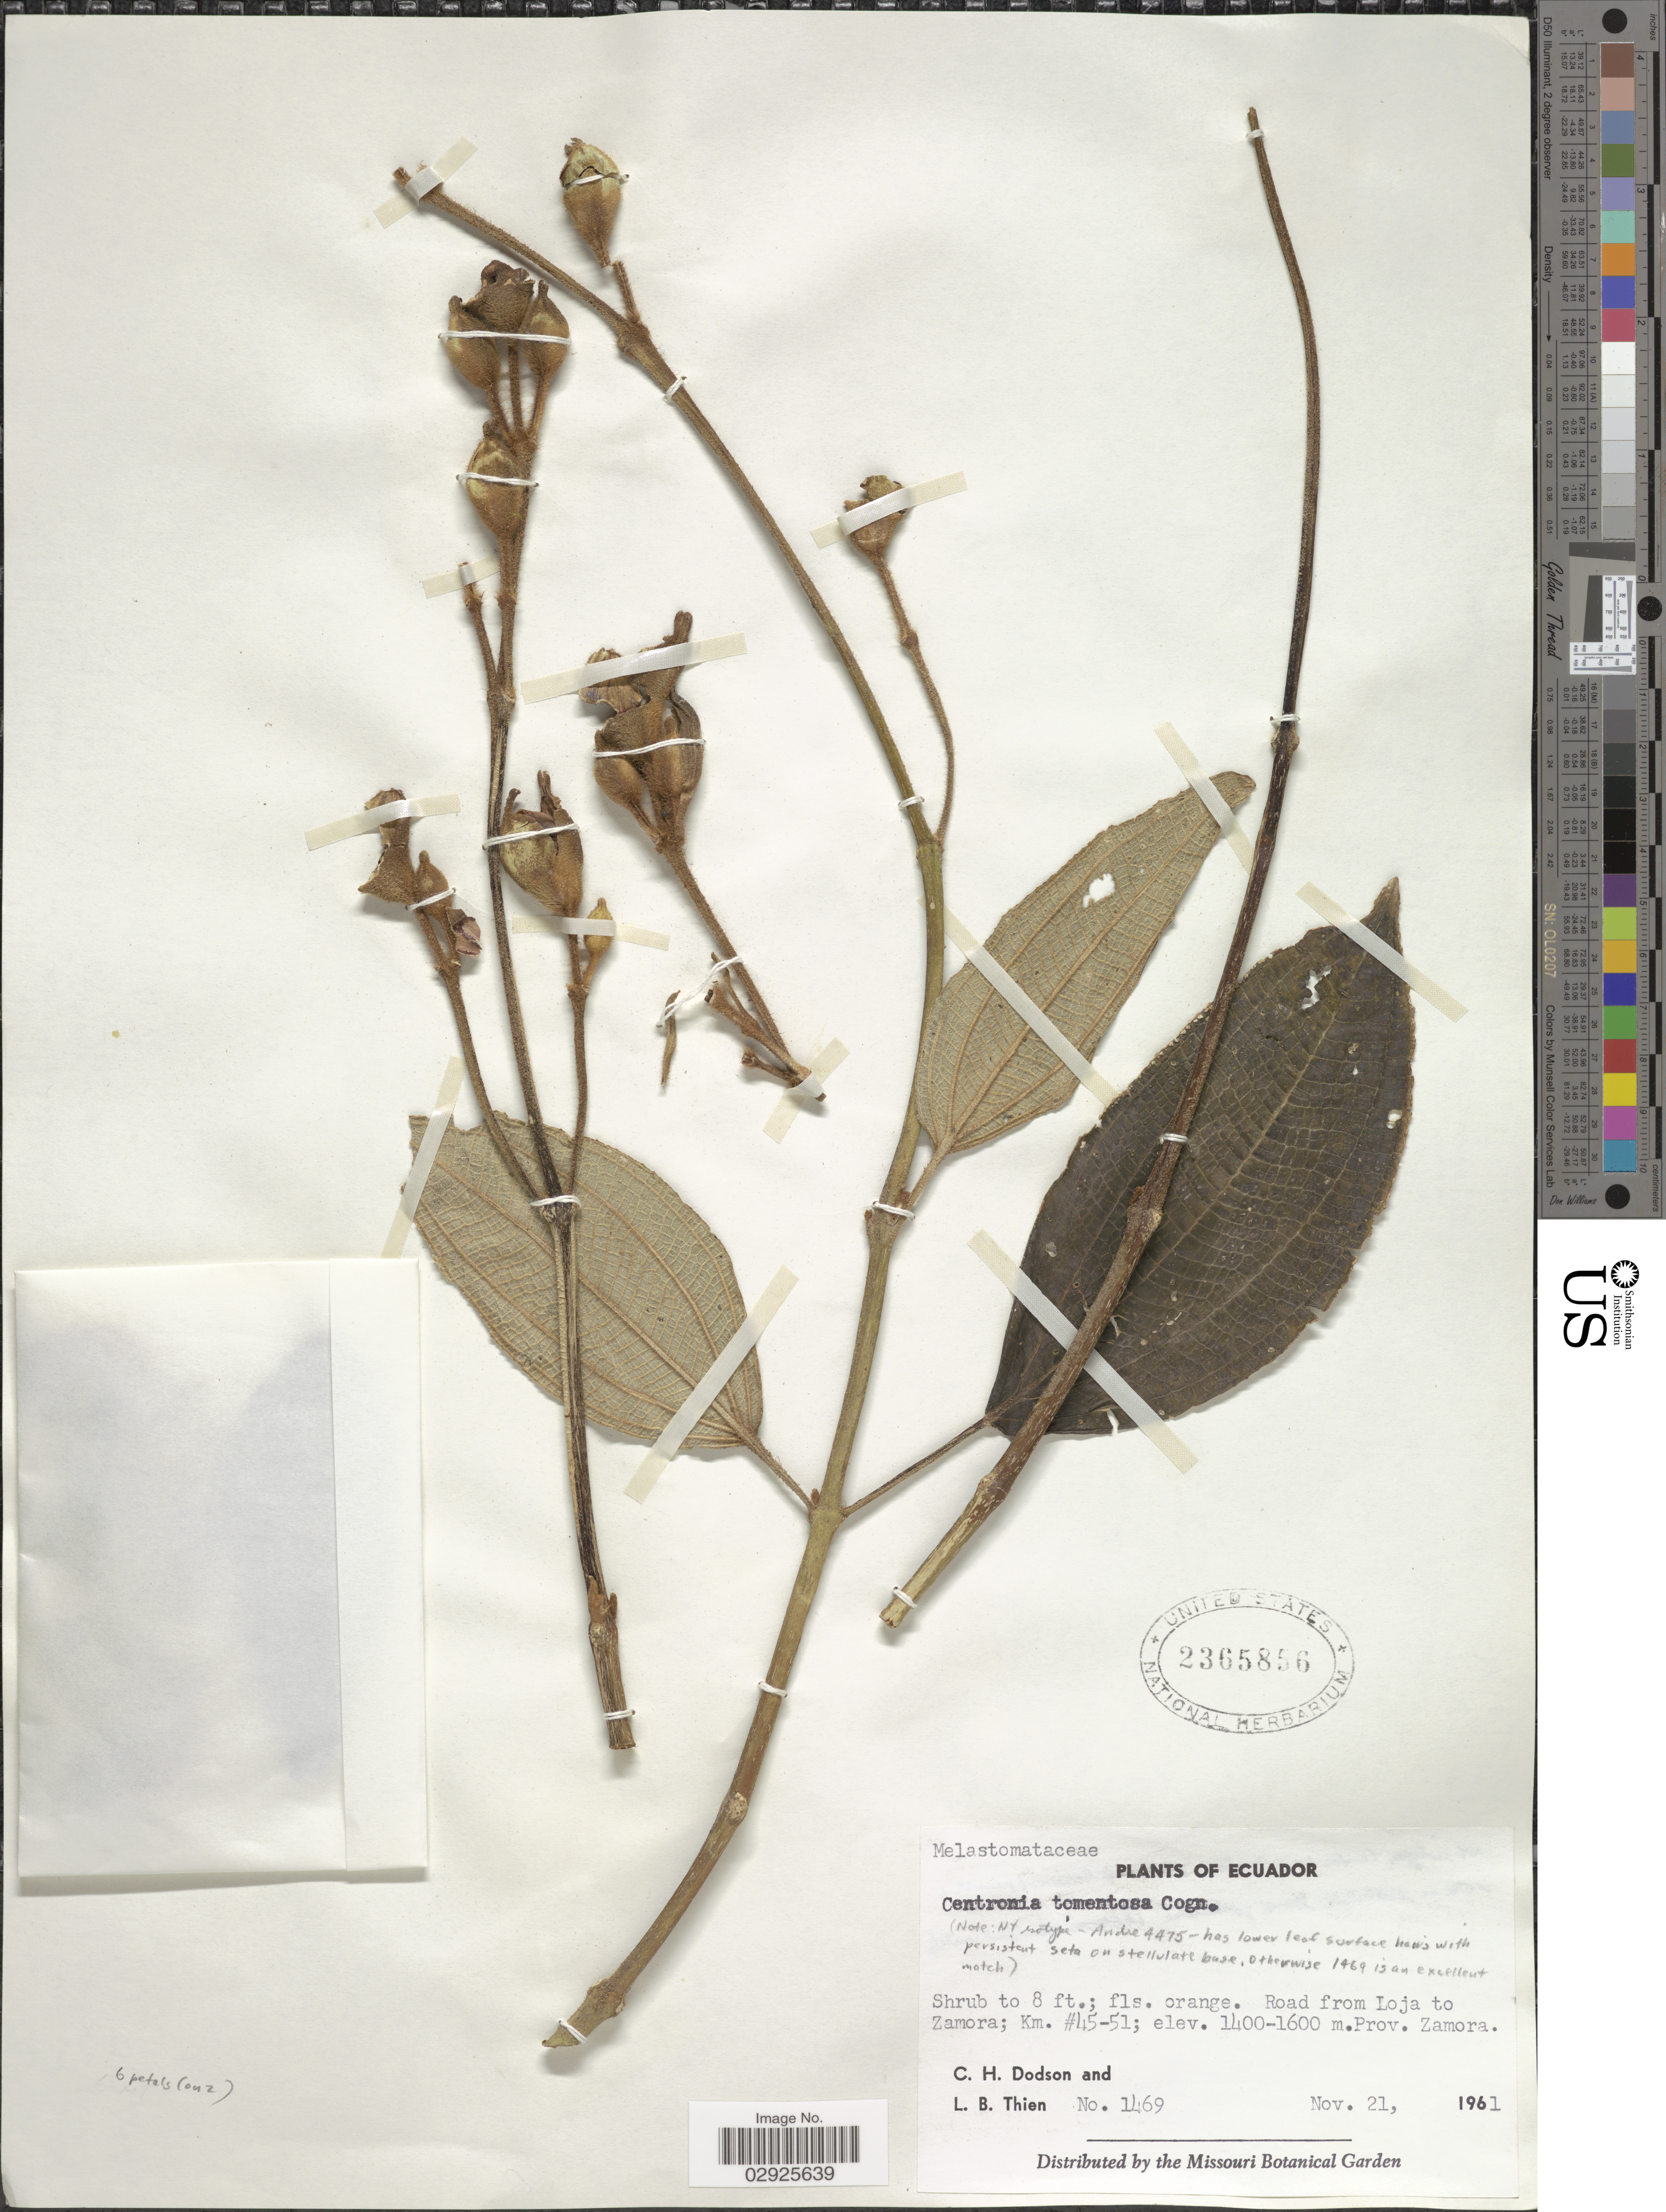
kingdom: Plantae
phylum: Tracheophyta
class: Magnoliopsida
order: Myrtales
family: Melastomataceae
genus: Meriania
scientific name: Meriania tomentosa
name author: (Cogn.) Wurdack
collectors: C. H. Dodson & L. Thien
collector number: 1469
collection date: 1961-11-21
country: Ecuador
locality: Road from Loja to Zamora, Km #45-51, Prov. Zamora.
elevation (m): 1400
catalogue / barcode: US 2365856